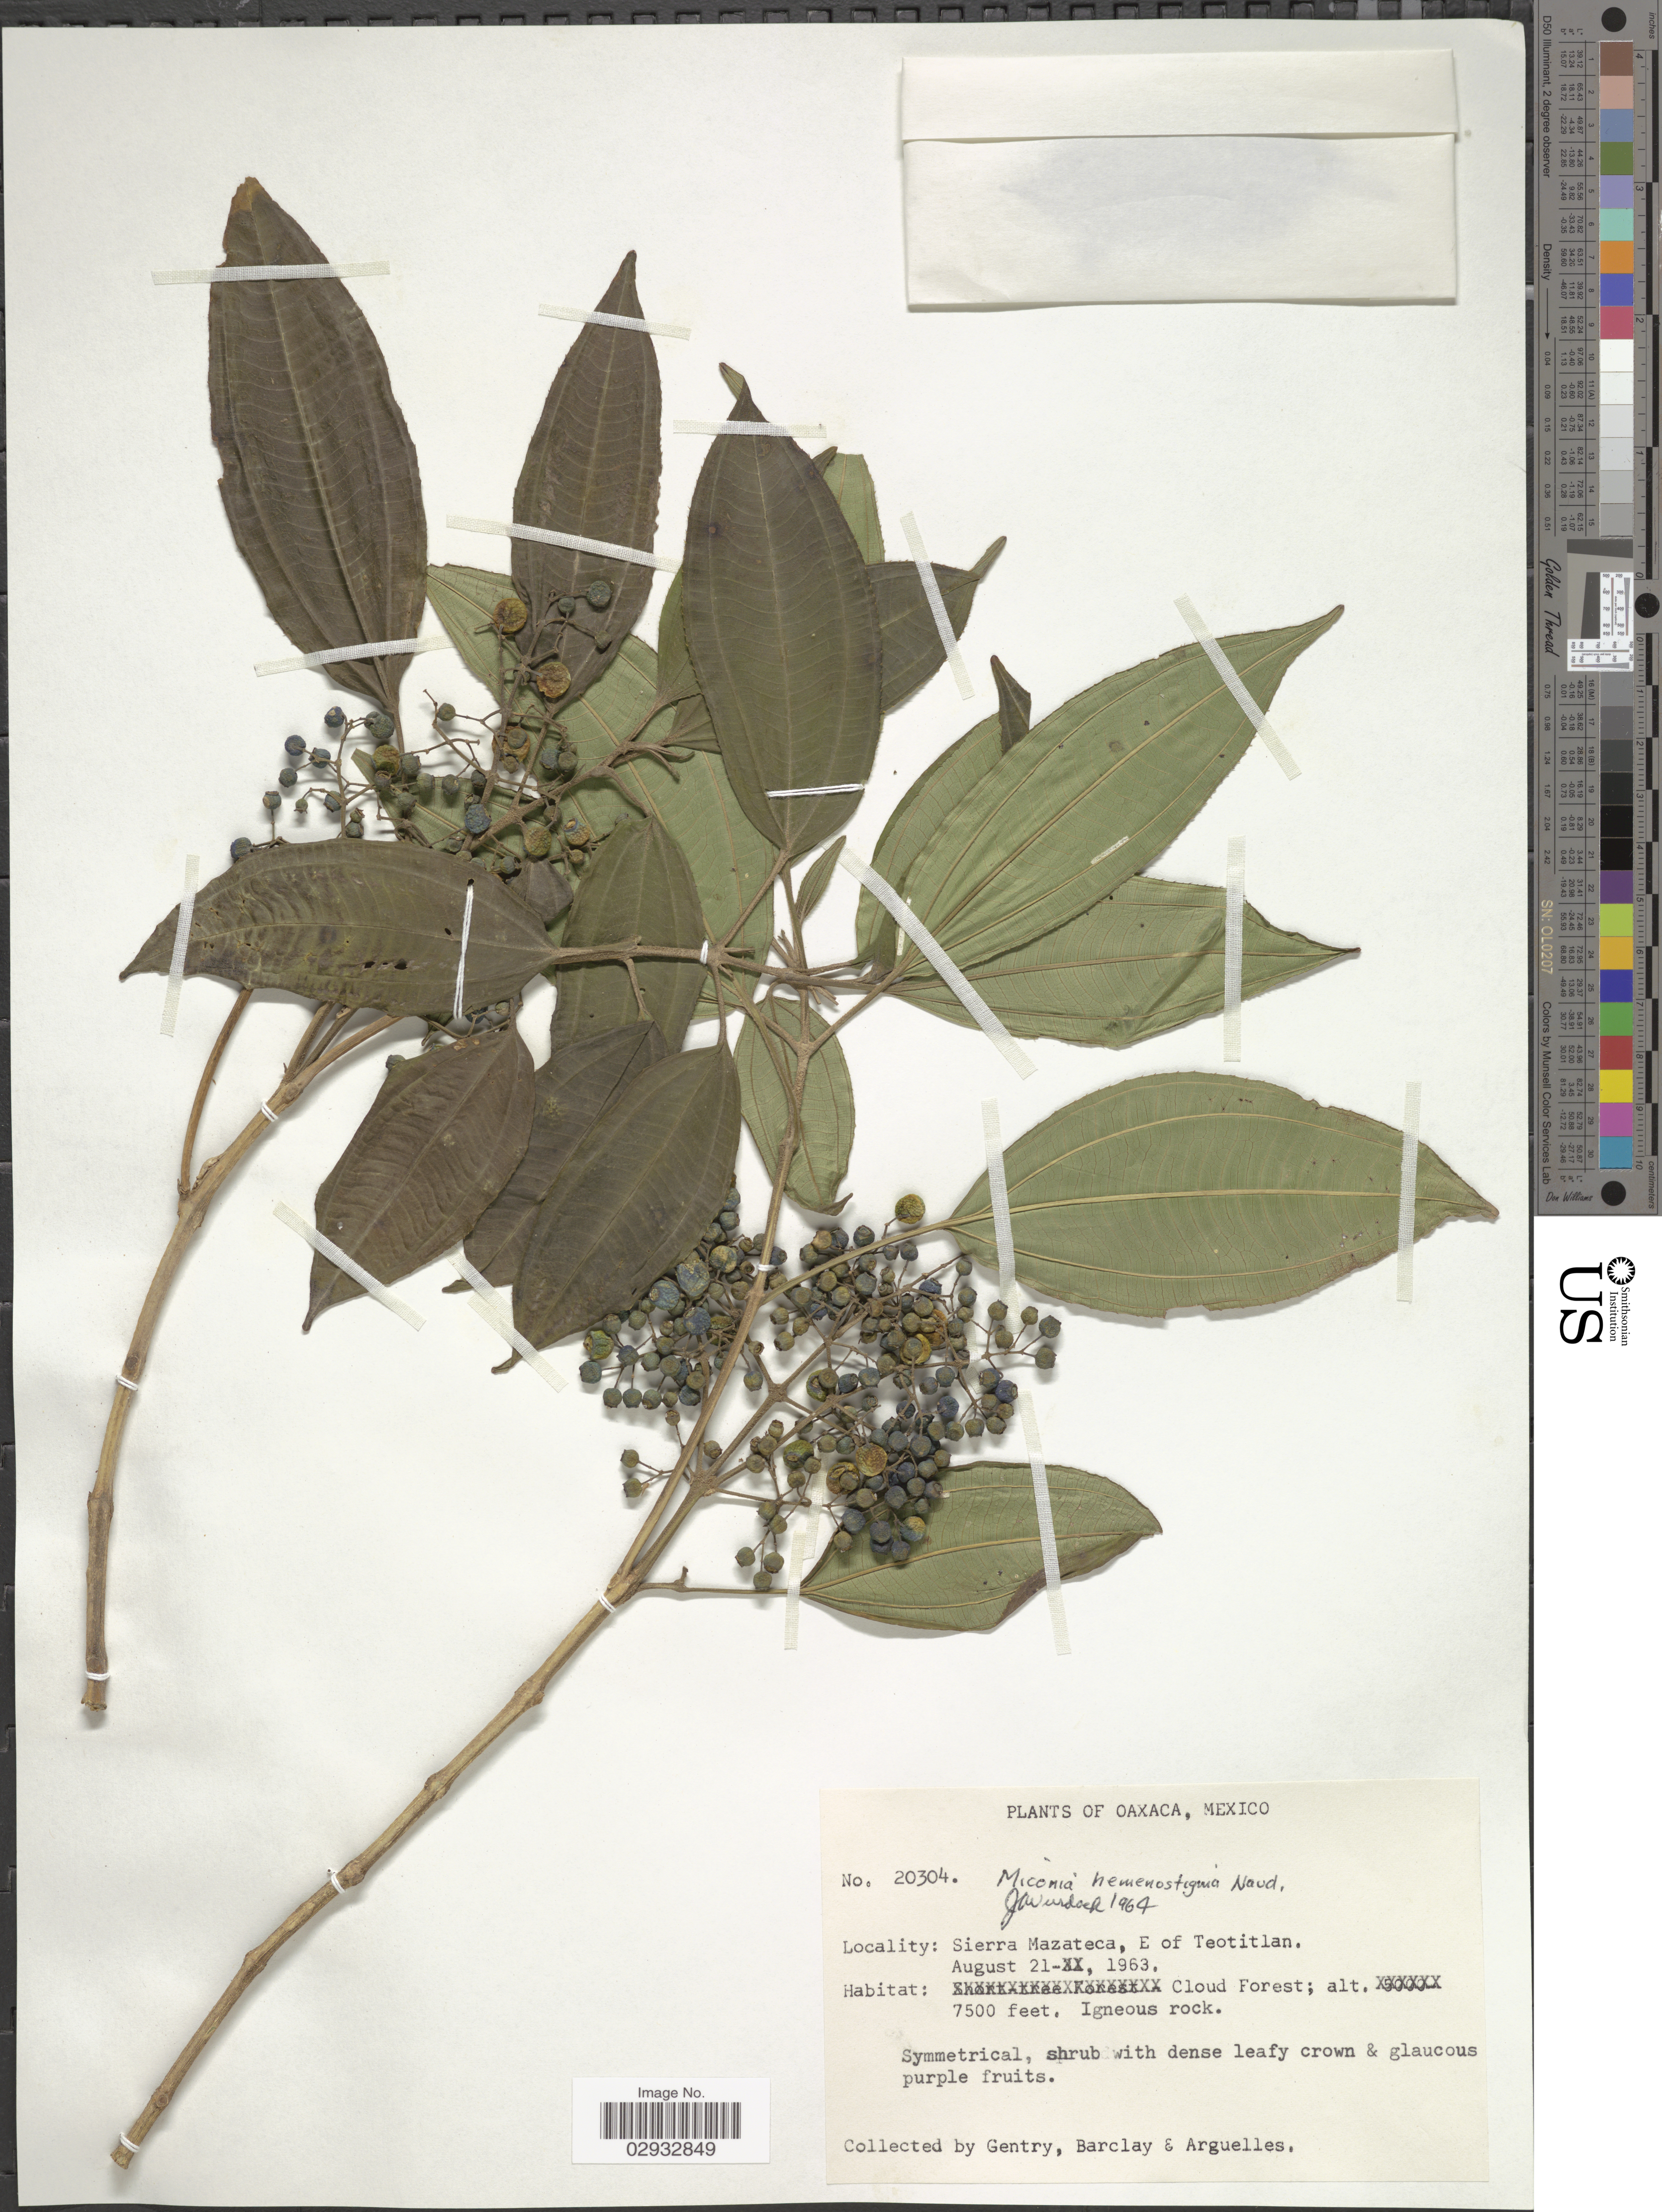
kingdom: Plantae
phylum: Tracheophyta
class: Magnoliopsida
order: Myrtales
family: Melastomataceae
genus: Miconia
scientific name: Miconia hemenostigma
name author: Naudin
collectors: Gentry, --, -- Barclay & Arguelles, --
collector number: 20304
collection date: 1963-08-21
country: Mexico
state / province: Oaxaca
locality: Sierra Mazateca, E of Teotitlan.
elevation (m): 2286